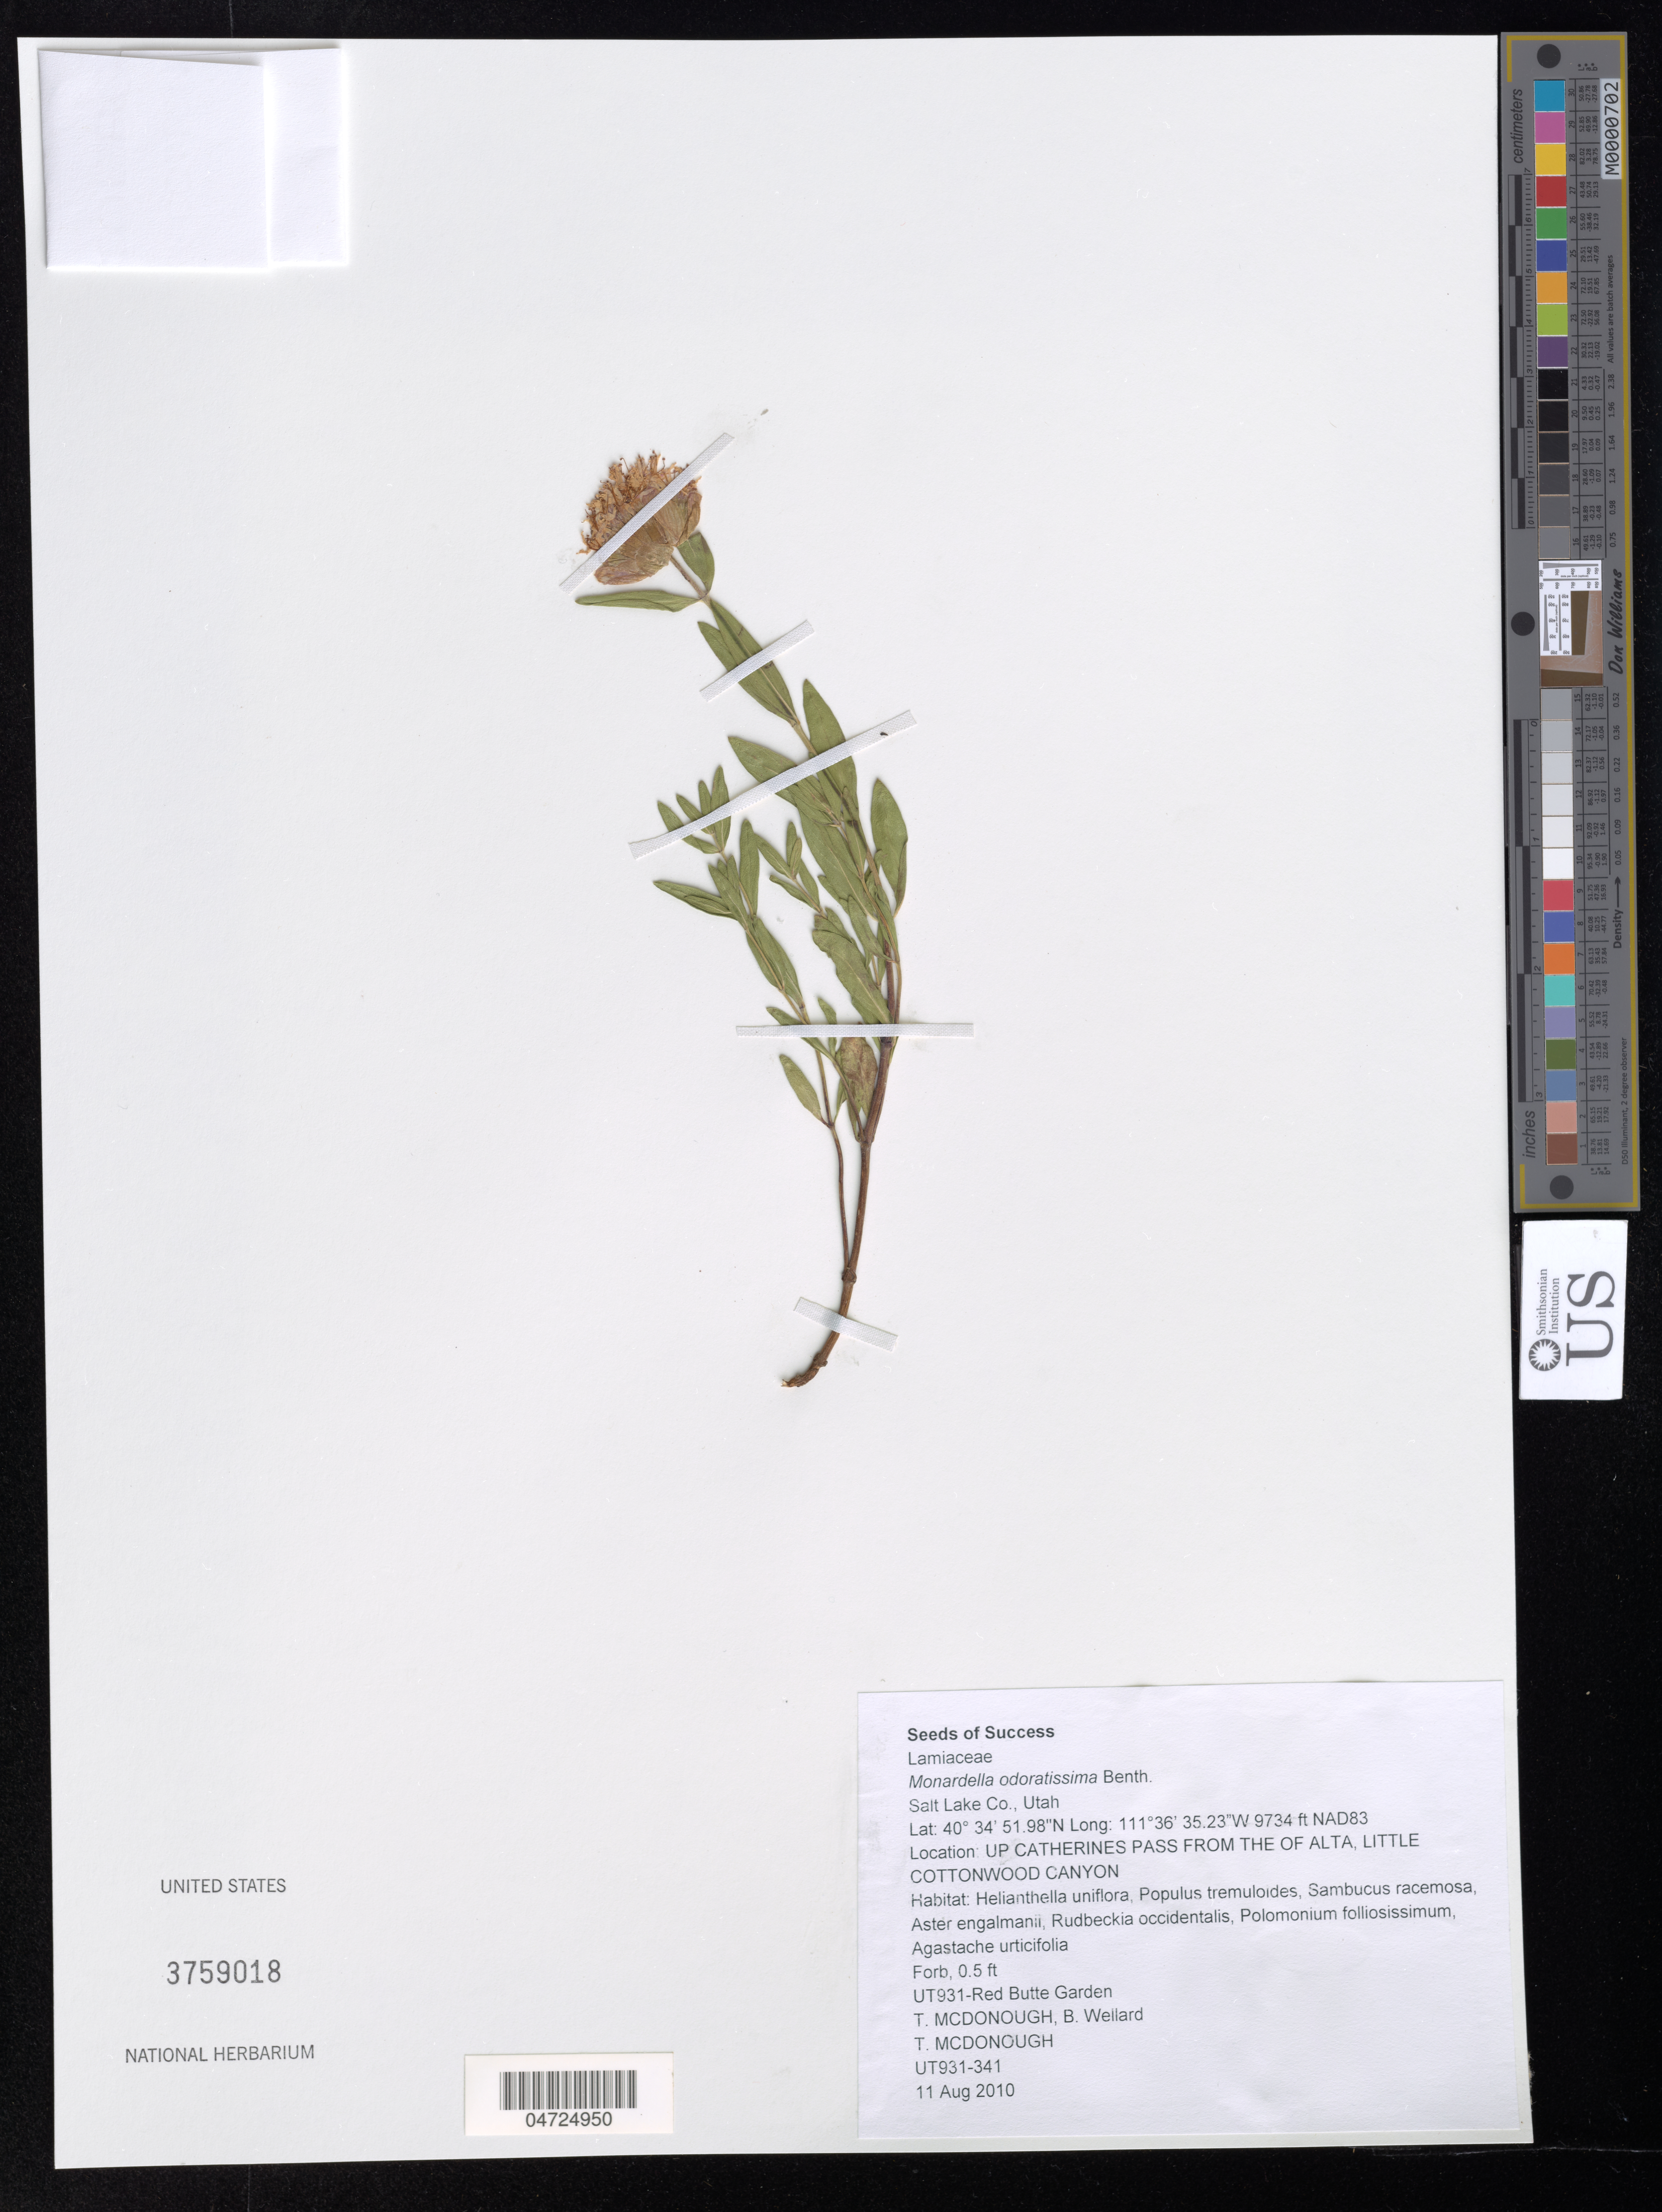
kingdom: Plantae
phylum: Tracheophyta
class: Magnoliopsida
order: Lamiales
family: Lamiaceae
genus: Monardella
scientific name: Monardella odoratissima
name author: Benth.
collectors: T. McDonough & B. Wellard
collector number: UT931-341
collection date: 2010-08-11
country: United States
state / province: Utah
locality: NAD83. Up Catherine's Pass from the of Alta, Little Cottonwood Canyon.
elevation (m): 2967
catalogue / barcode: US 3759018